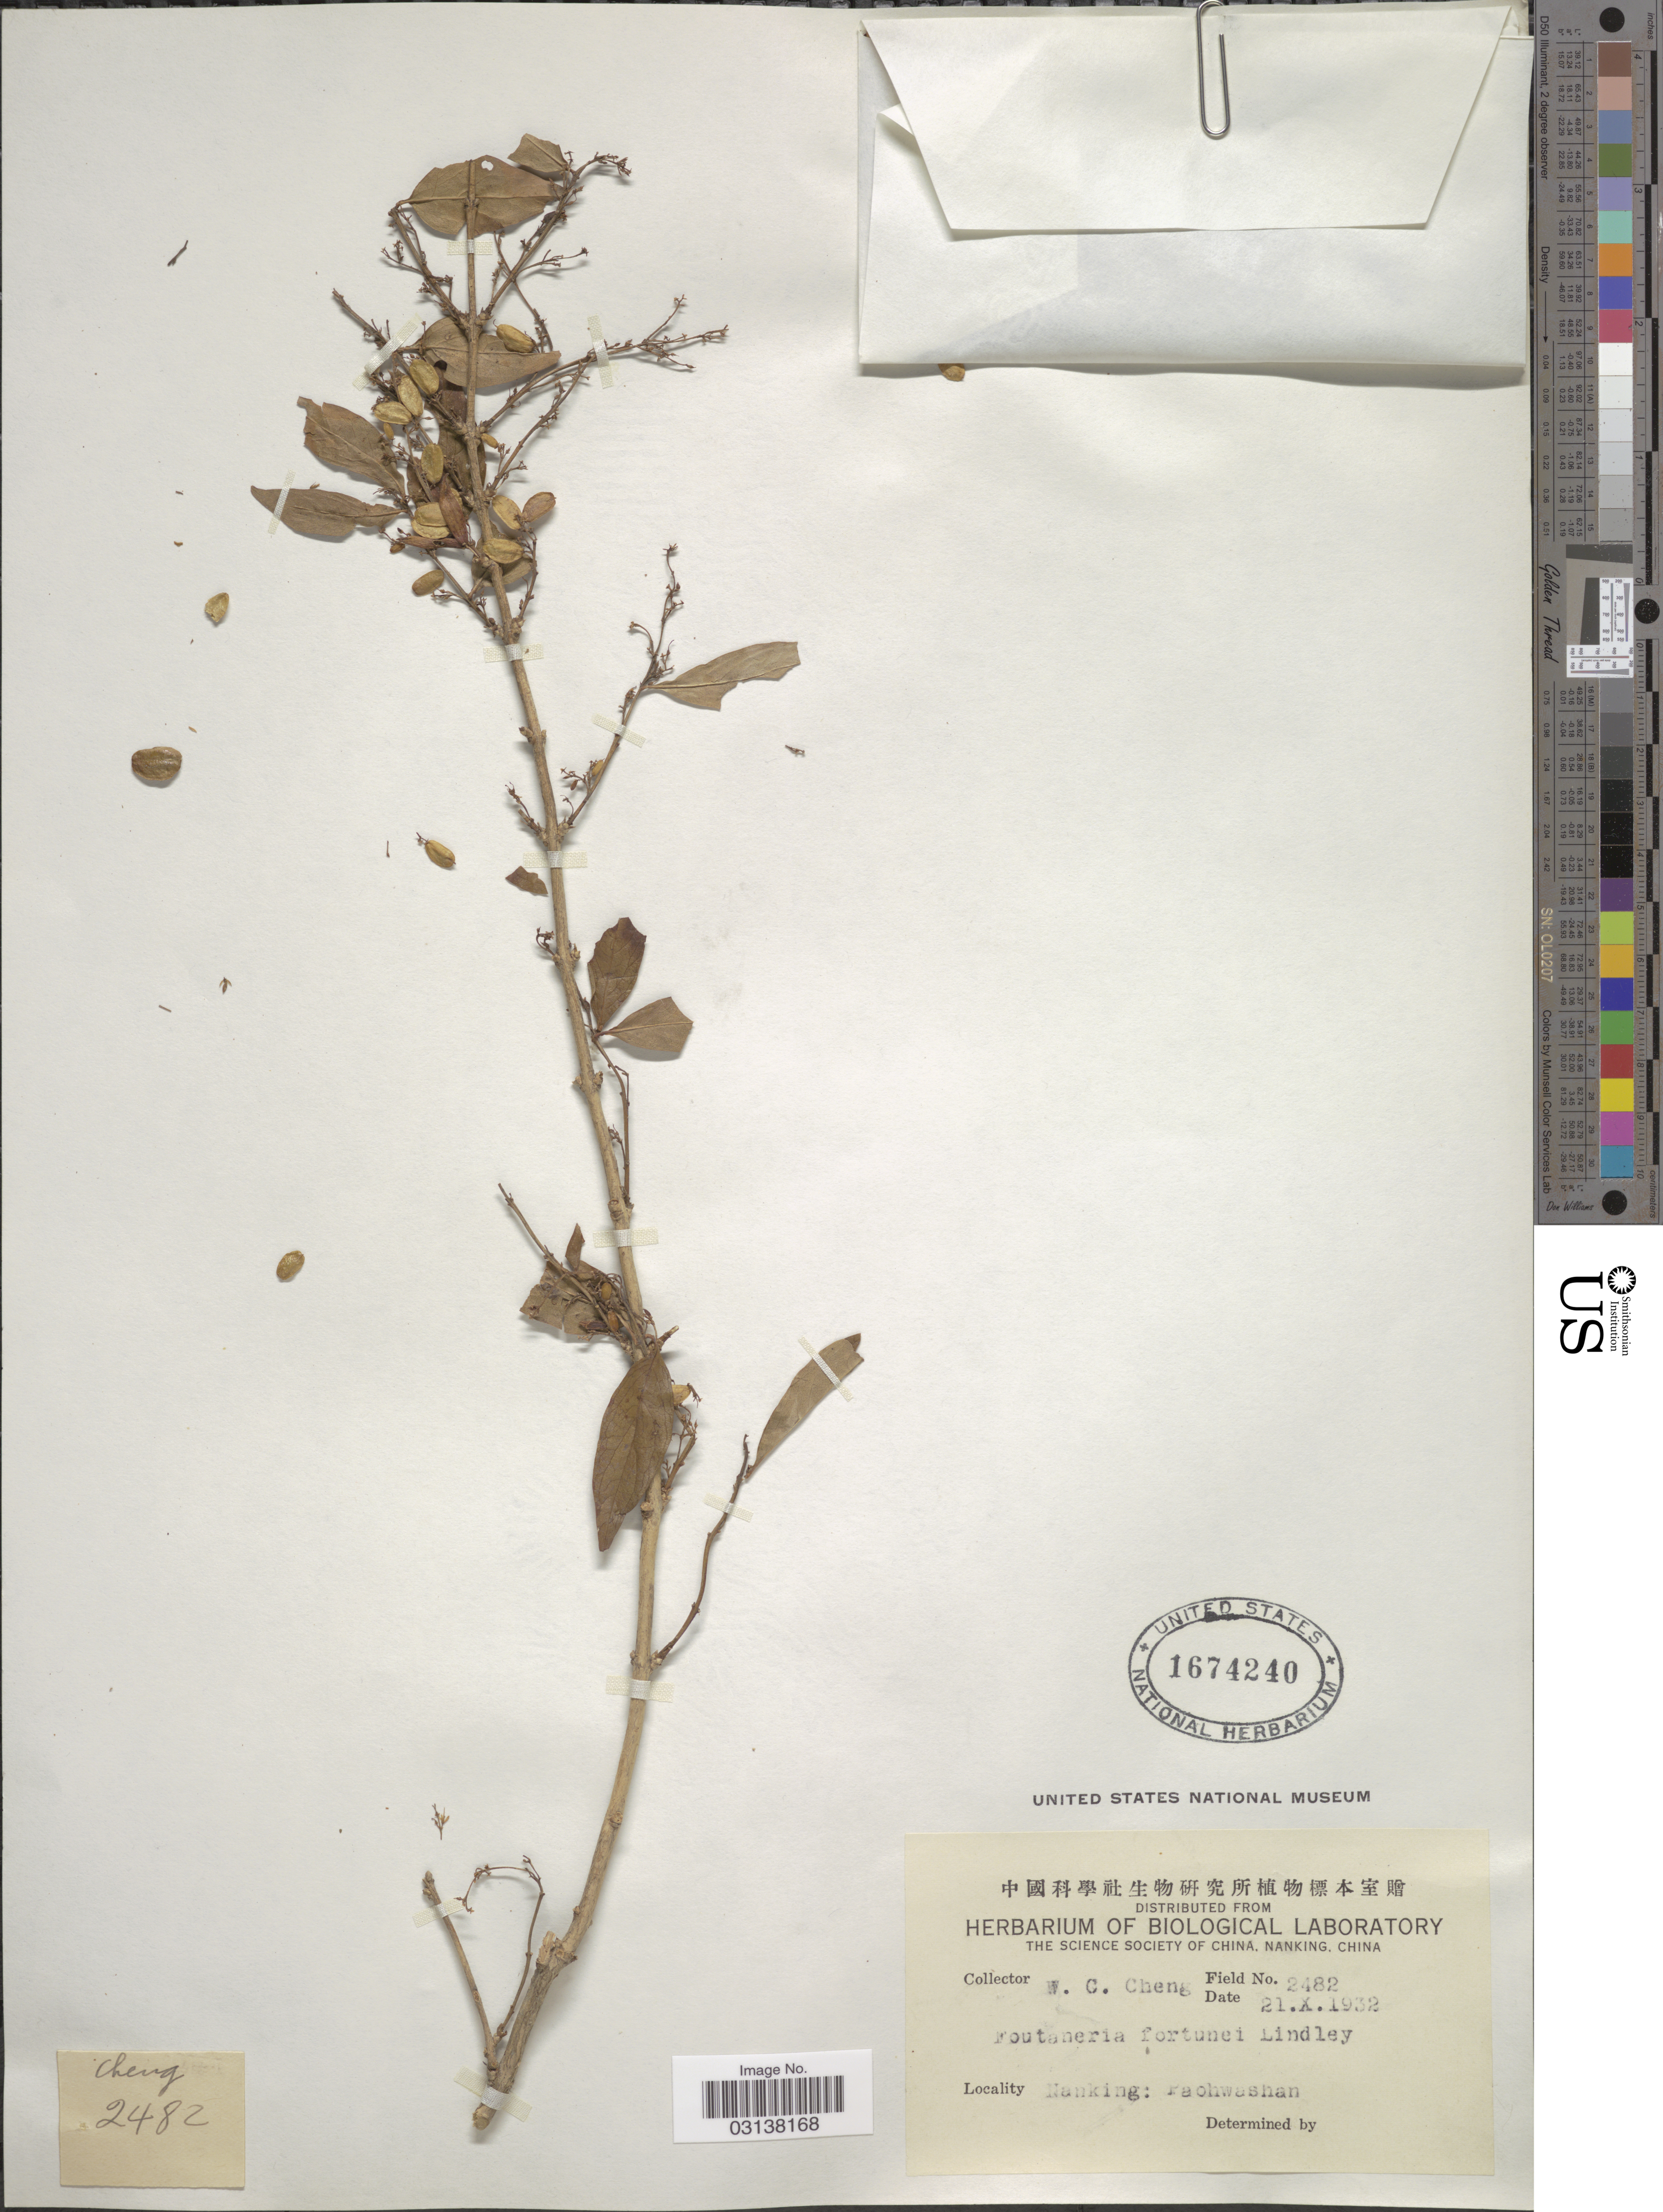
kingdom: Plantae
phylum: Tracheophyta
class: Magnoliopsida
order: Lamiales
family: Oleaceae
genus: Fontanesia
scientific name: Fontanesia fortunei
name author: Carrière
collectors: W. C. Cheng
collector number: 2482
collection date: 1932-10-21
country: China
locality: Nanking: Paohwashan.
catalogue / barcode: US 1674240